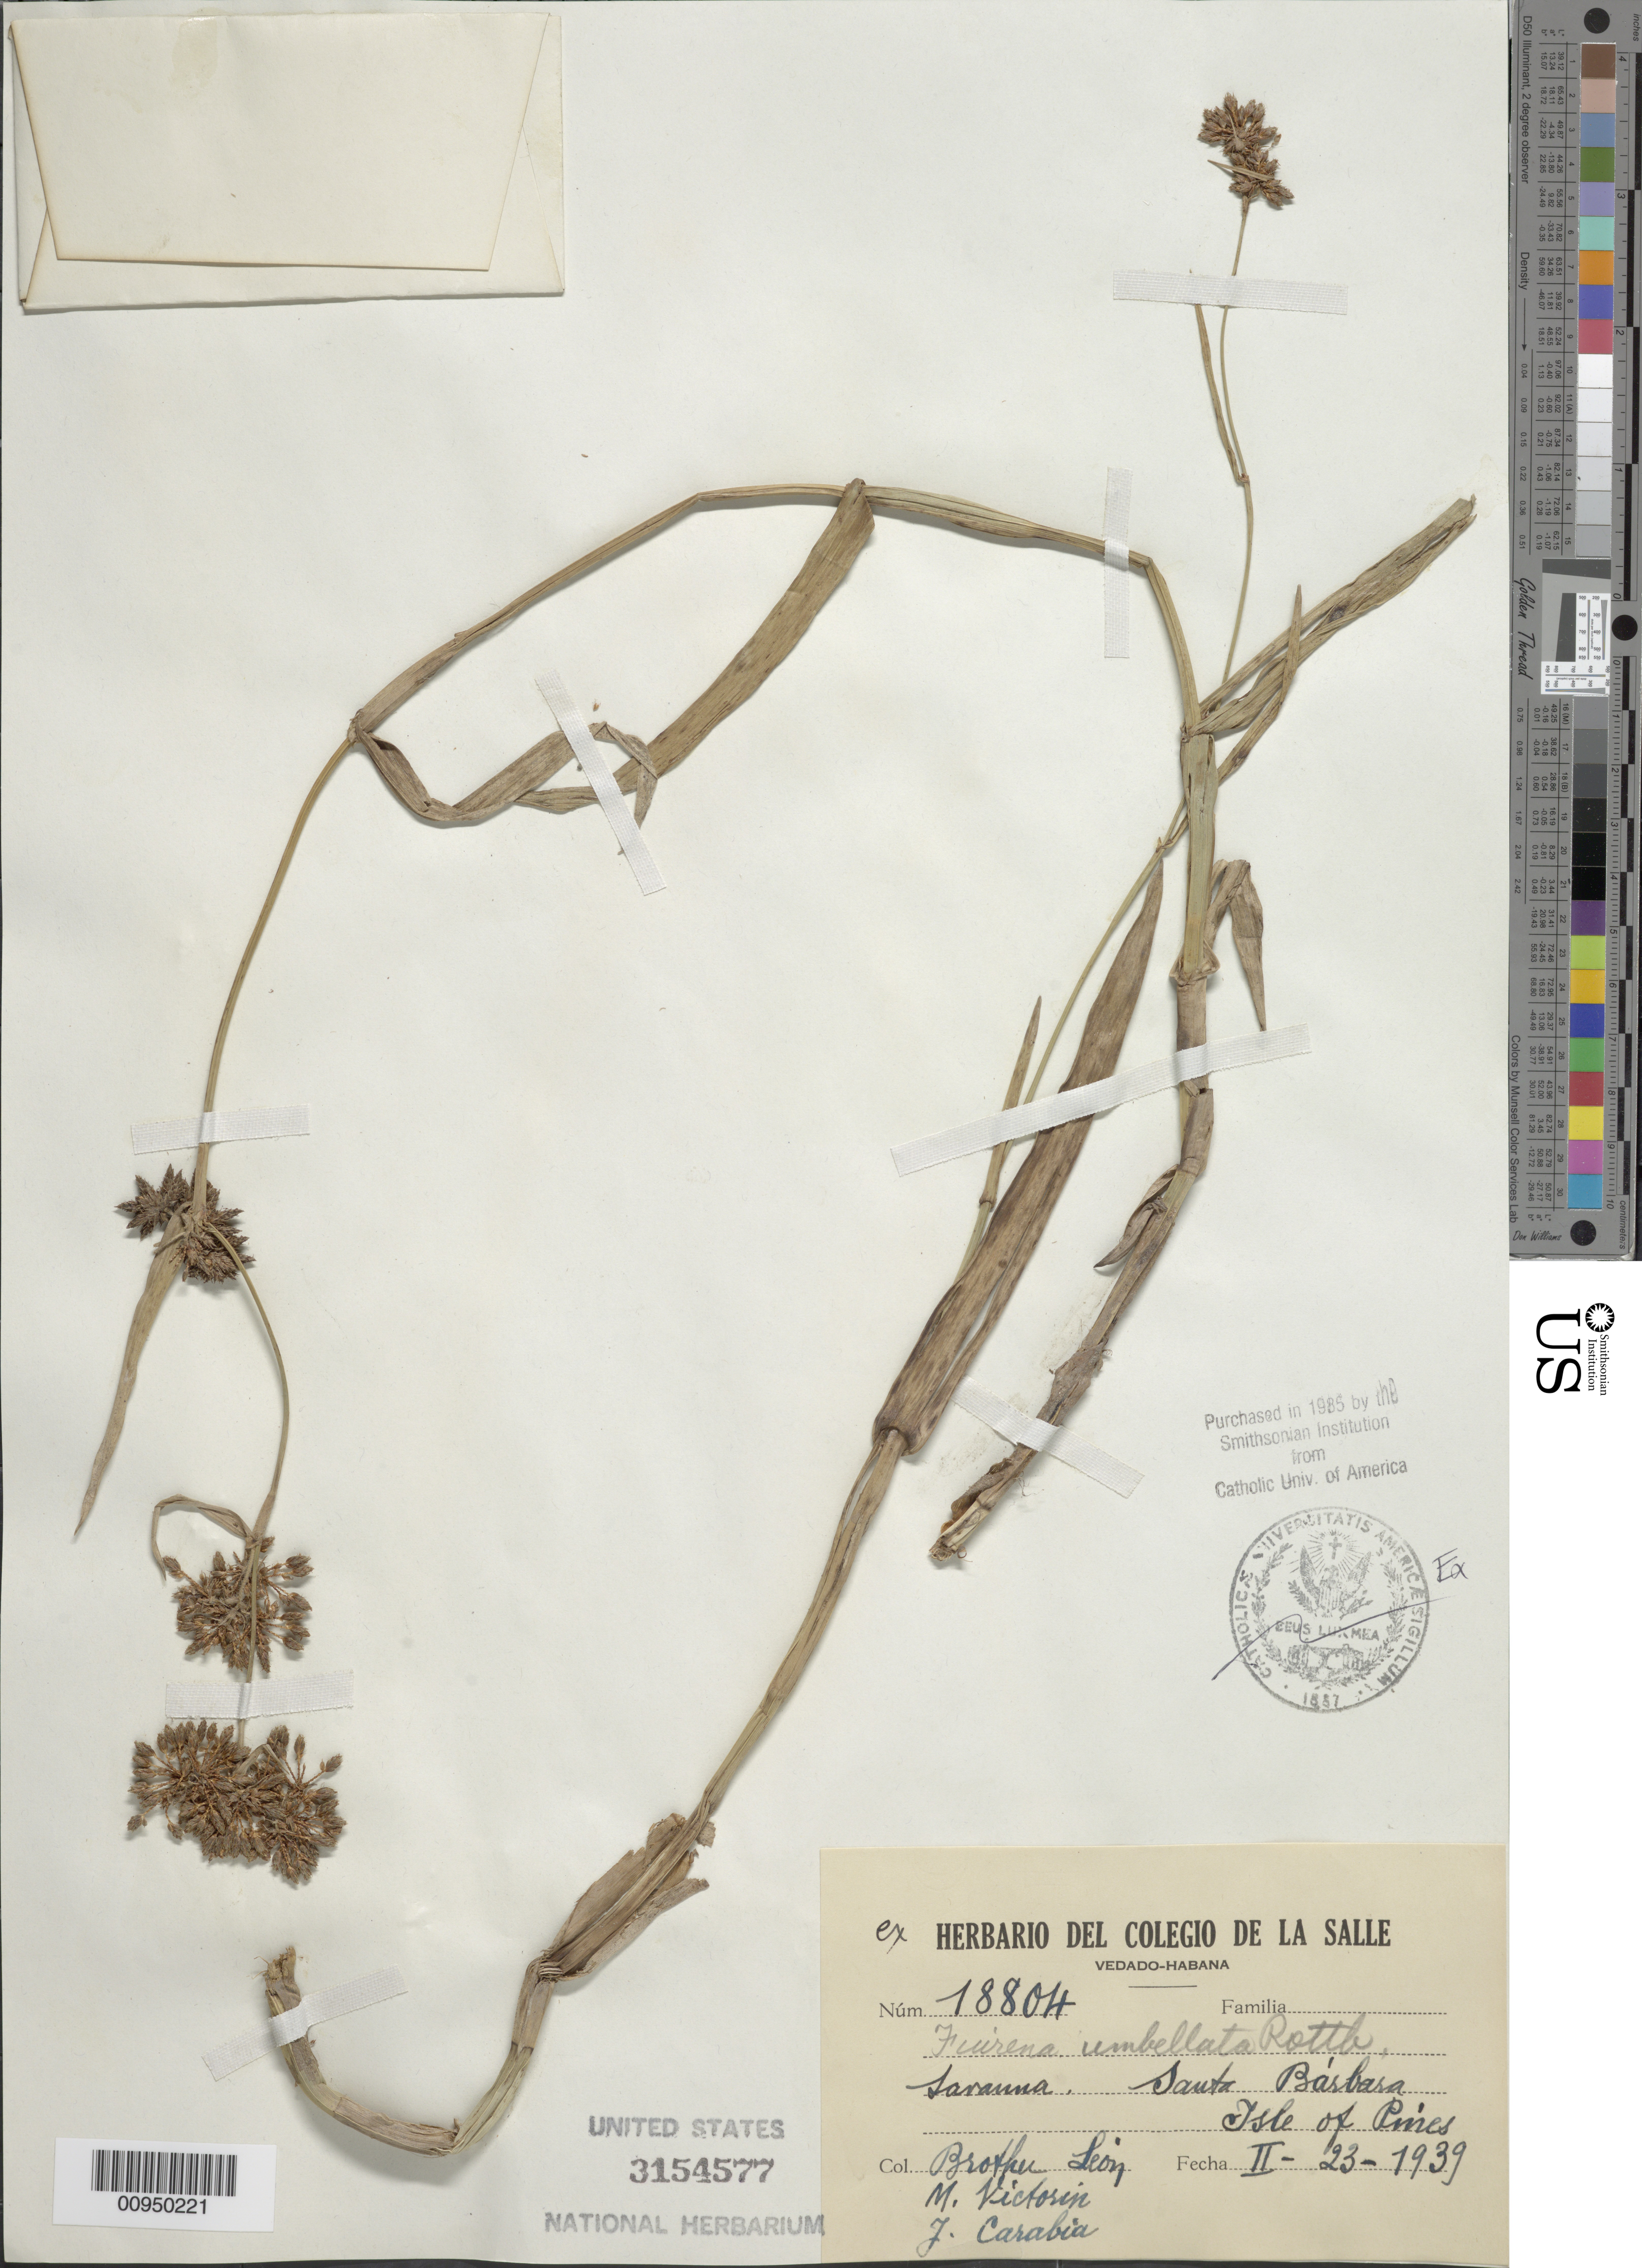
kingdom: Plantae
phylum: Tracheophyta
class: Liliopsida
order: Poales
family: Cyperaceae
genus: Fuirena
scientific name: Fuirena umbellata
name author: Rottb.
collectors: Bro. León, F. Victorin & J. Carabia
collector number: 18804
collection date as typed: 23 Feb 1939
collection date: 1939-02-23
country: Cuba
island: Isla de la Juventud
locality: Savanna of Santa Bárbara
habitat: Savanna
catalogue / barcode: US 3154577